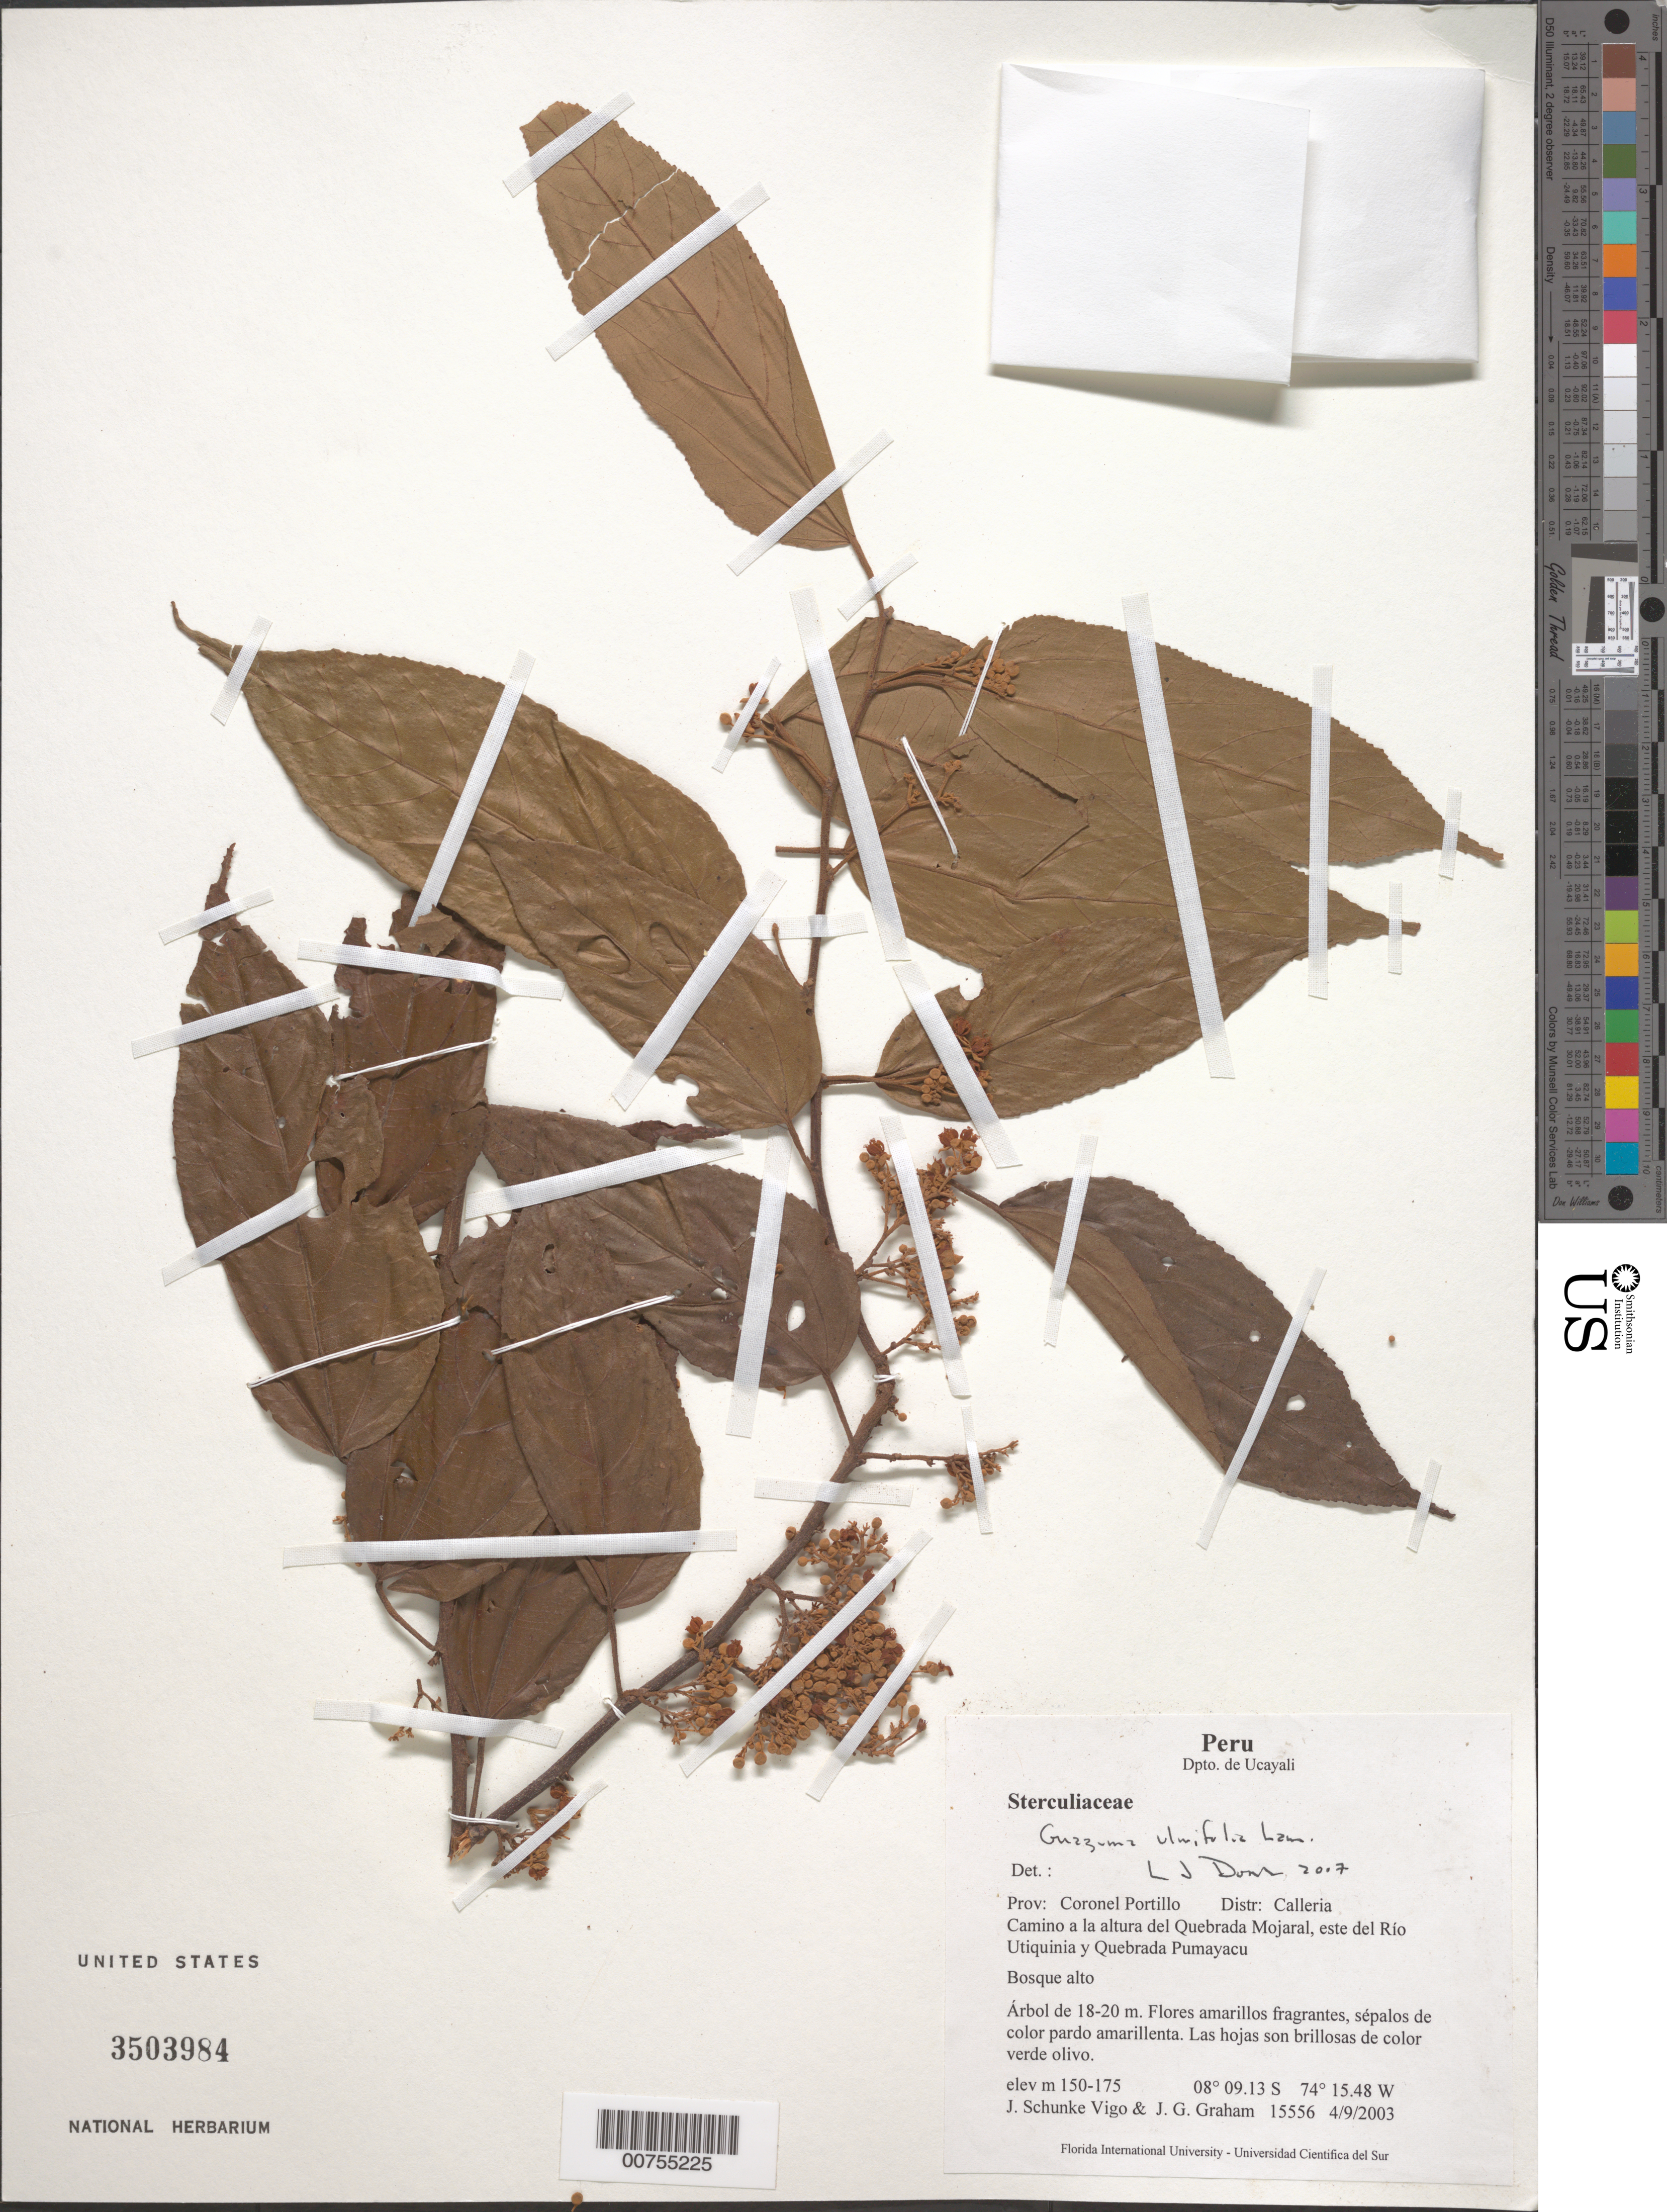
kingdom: Plantae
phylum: Tracheophyta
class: Magnoliopsida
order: Malvales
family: Malvaceae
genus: Guazuma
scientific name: Guazuma ulmifolia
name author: Lam.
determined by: Dorr, L. J., (BOT), Smithsonian Institution - National Museum of Natural History (UNITED STATES)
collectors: J. Schunke Vigo & J. Graham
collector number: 15556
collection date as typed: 09 Apr 2003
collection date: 2003-04-09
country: Peru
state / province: Ucayali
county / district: Coronel Portillo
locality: Calleria. Camino a la altura del Quebrada Mojaral, este del Río Utiquinia y Quebrada Pumayacu.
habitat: Bosque alto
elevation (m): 150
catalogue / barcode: US 3503984